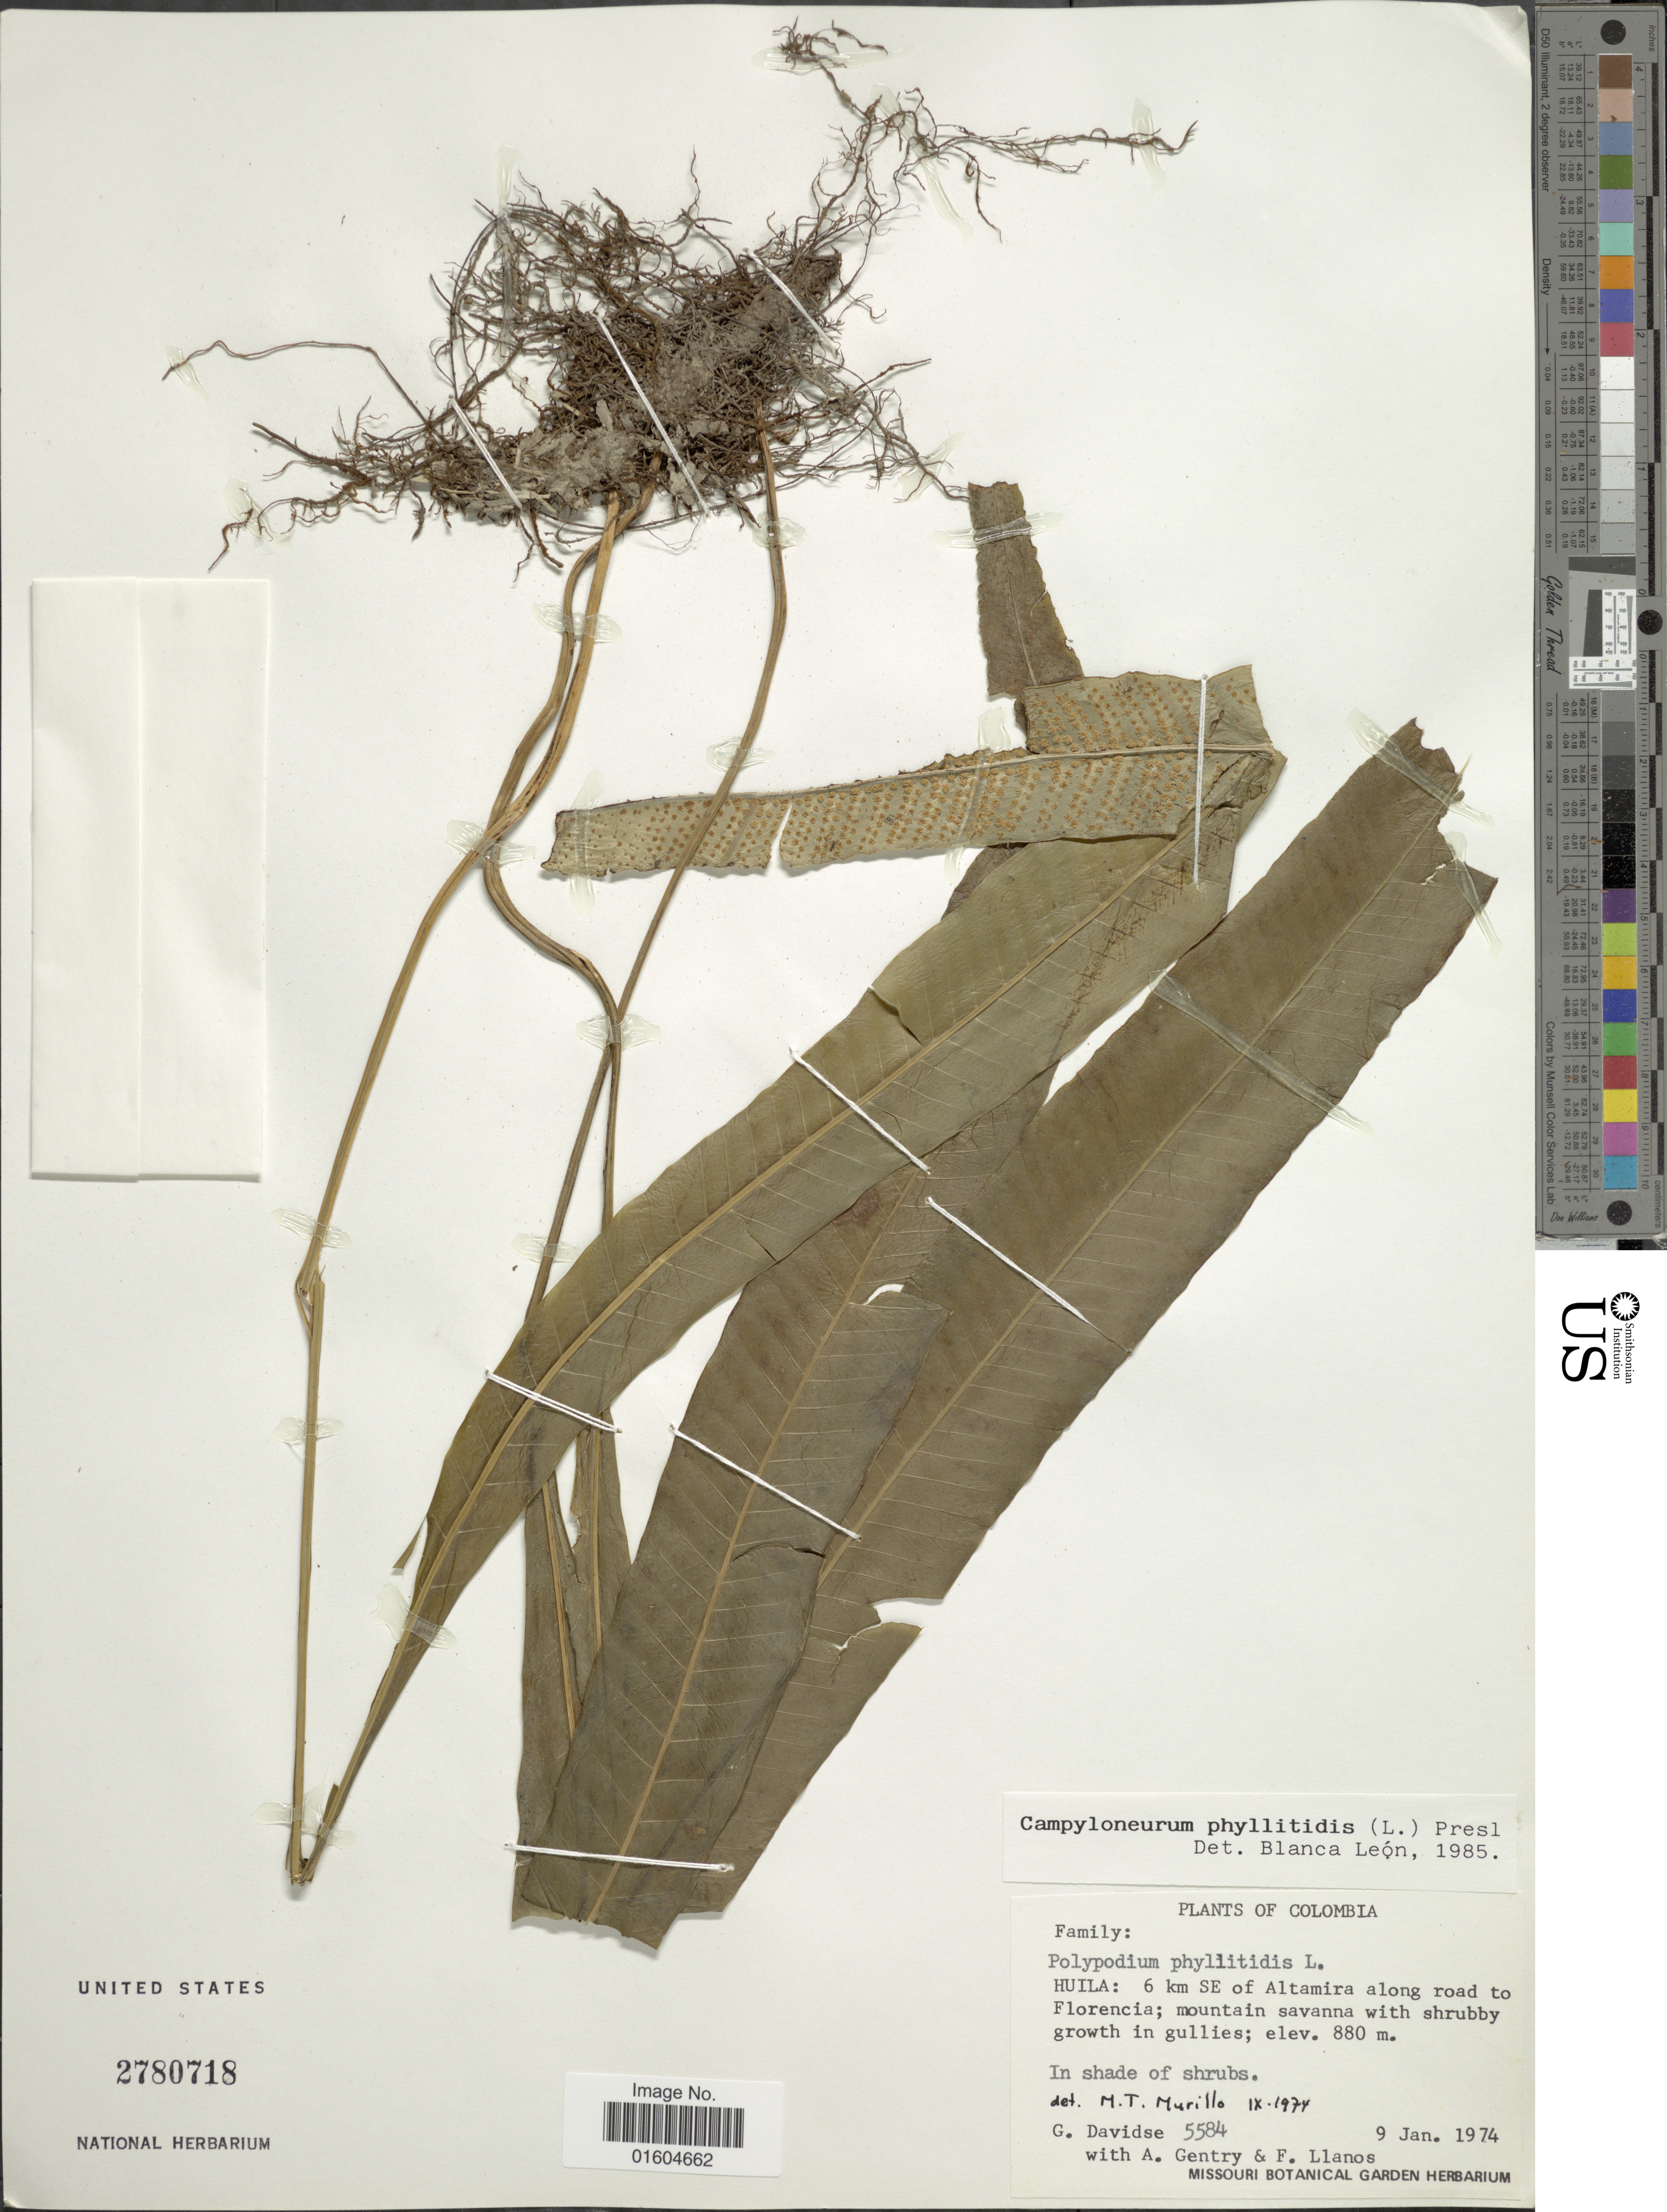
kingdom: Plantae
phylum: Tracheophyta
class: Polypodiopsida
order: Polypodiales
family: Polypodiaceae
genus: Campyloneurum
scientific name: Campyloneurum phyllitidis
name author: (L.) C. Presl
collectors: G. Davidse, A. H. Gentry & F. Llanos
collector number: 5584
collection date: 1974-01-09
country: Colombia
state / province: Huila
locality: Colombia. Huila: 6 km SE of Altamira along road to Florencia; mountain savanna with shrubby growth in gullies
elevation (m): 880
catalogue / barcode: US 2780718